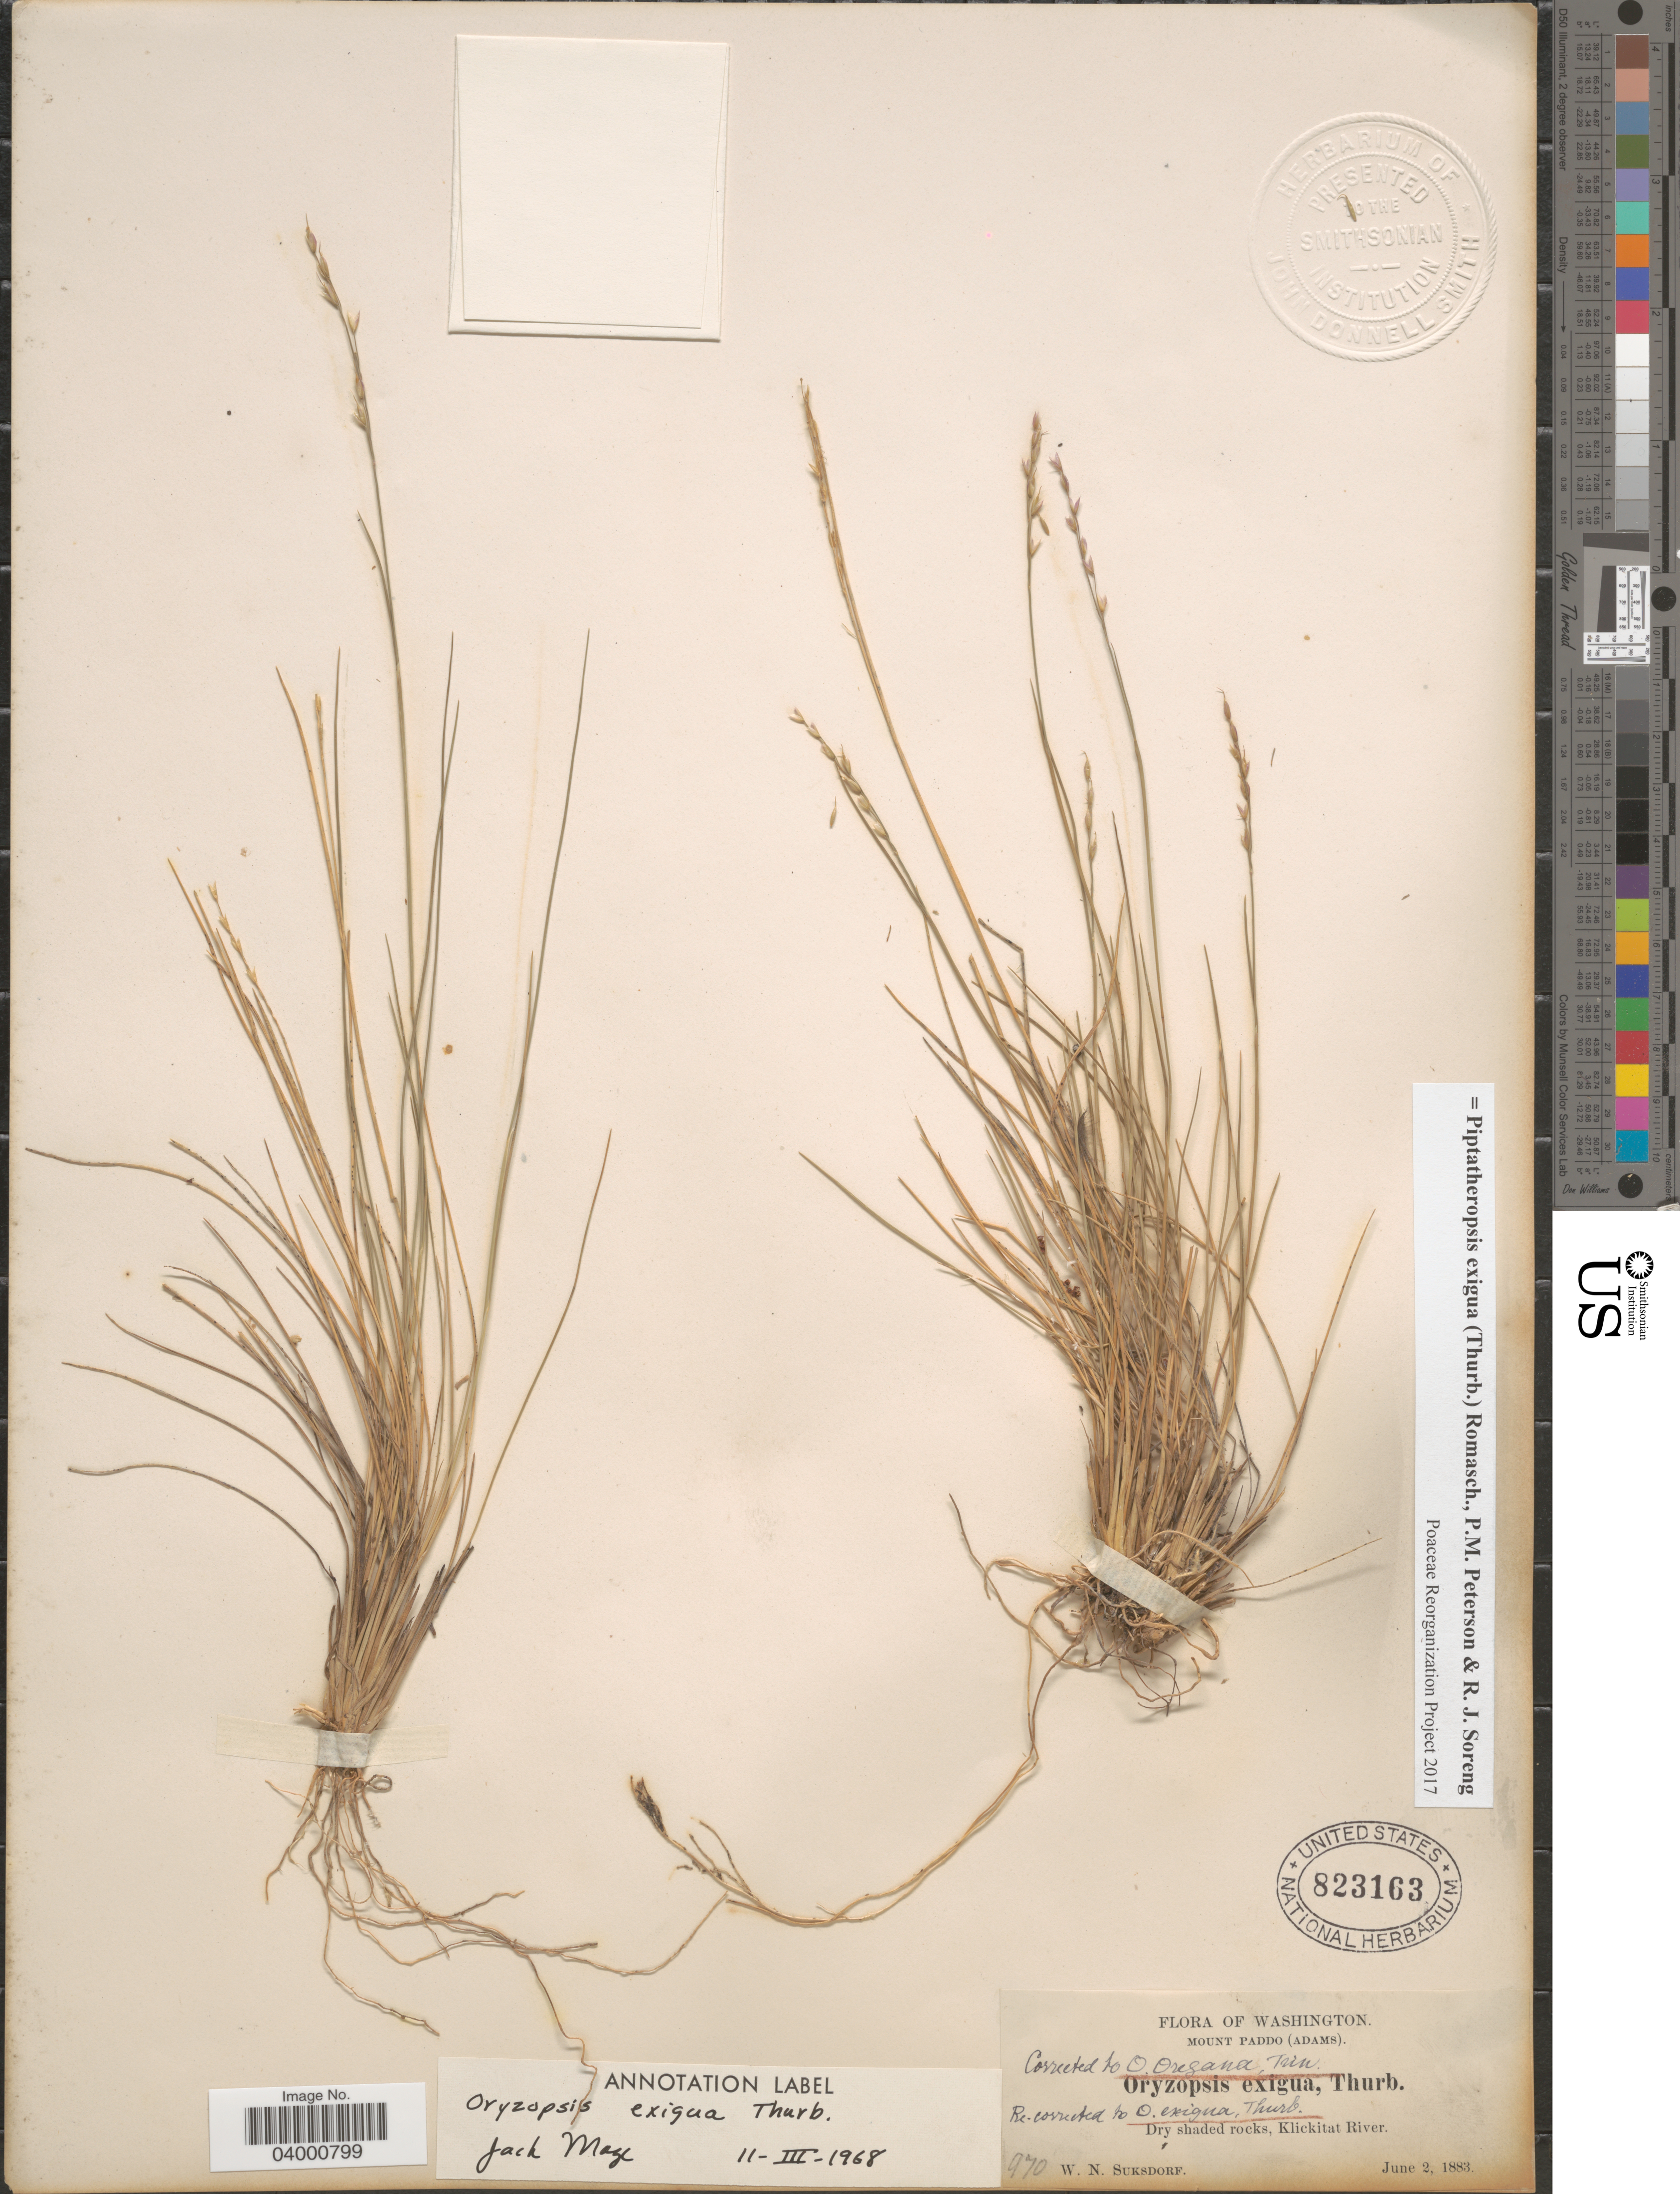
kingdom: Plantae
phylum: Tracheophyta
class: Liliopsida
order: Poales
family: Poaceae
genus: Piptatheropsis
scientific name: Piptatheropsis exigua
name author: (Thurb.) Romasch. et al.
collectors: W. N. Suksdorf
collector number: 970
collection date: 1883-06-02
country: United States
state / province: Washington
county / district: Klickitat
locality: Mount Paddo (Adams). Dry shaded rocks, Klickitat River.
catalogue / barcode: US 823163